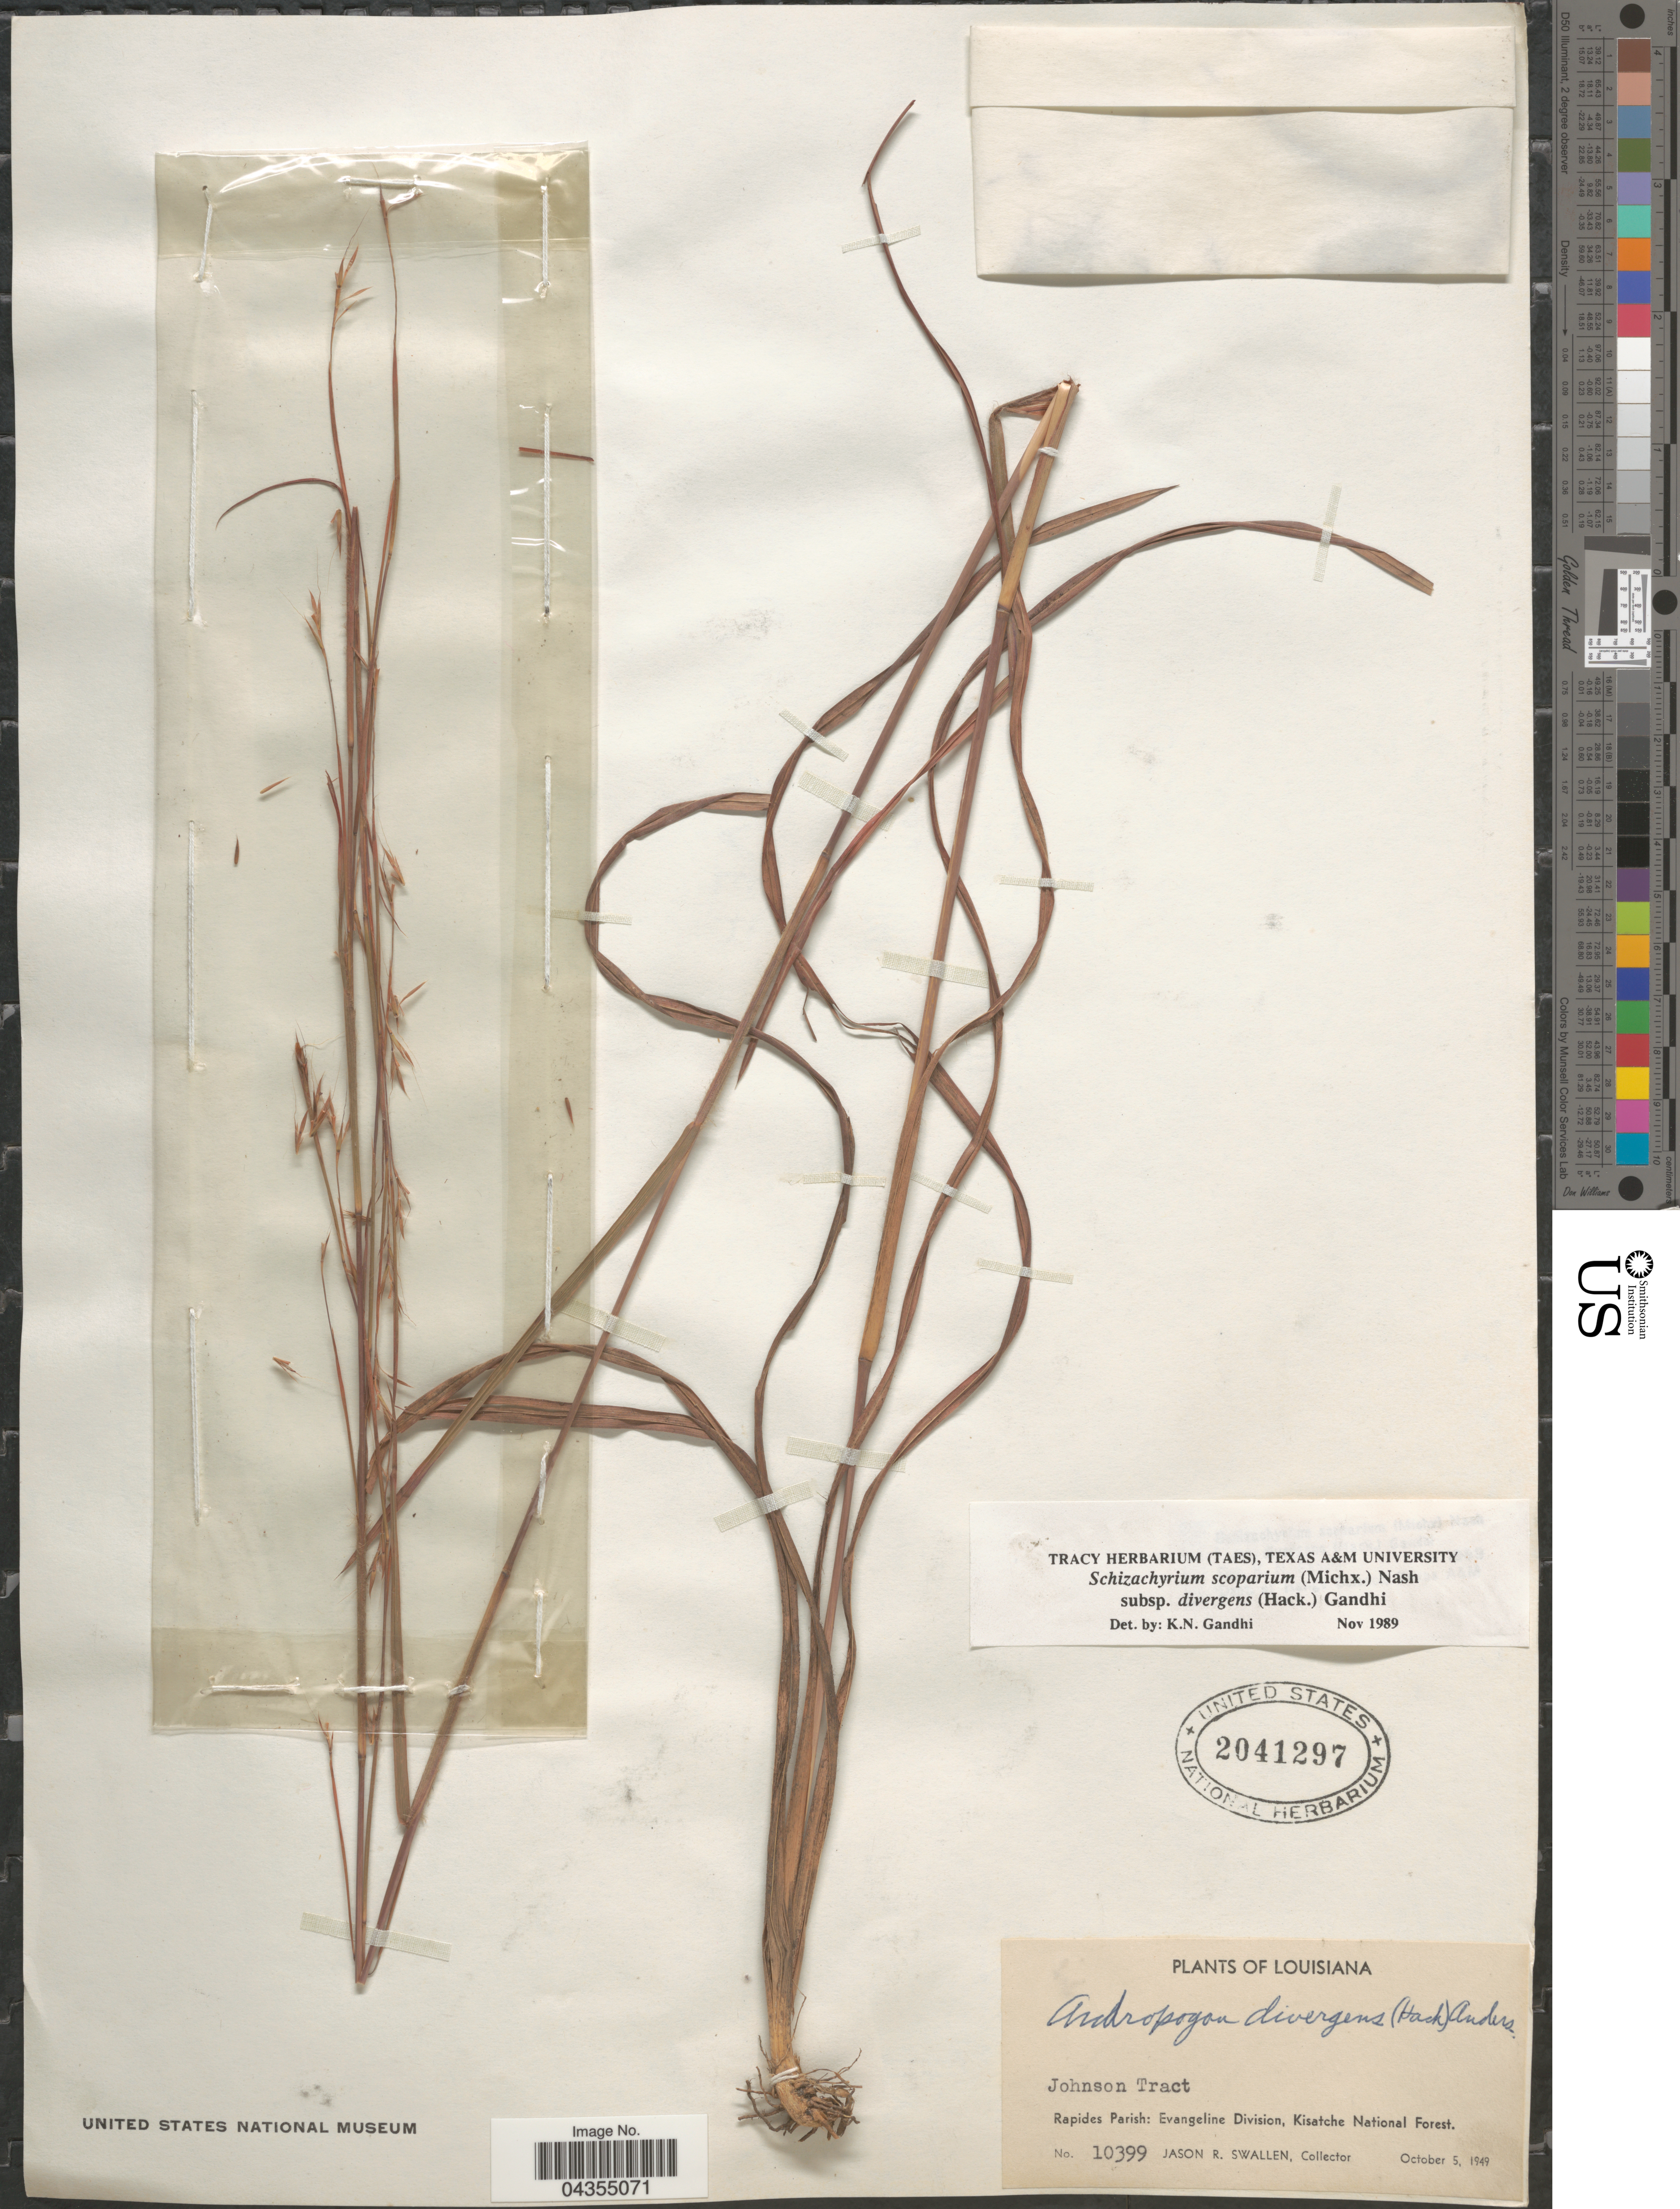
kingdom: Plantae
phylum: Tracheophyta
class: Liliopsida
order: Poales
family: Poaceae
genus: Schizachyrium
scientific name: Schizachyrium scoparium var. divergens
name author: (Hack.) Gould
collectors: J. R. Swallen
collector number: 10399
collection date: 1949-10-05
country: United States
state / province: Louisiana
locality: Johnson Tract. Rapides Parish: Evangeline Division, Kisatche National Forest.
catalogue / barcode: US 2041297